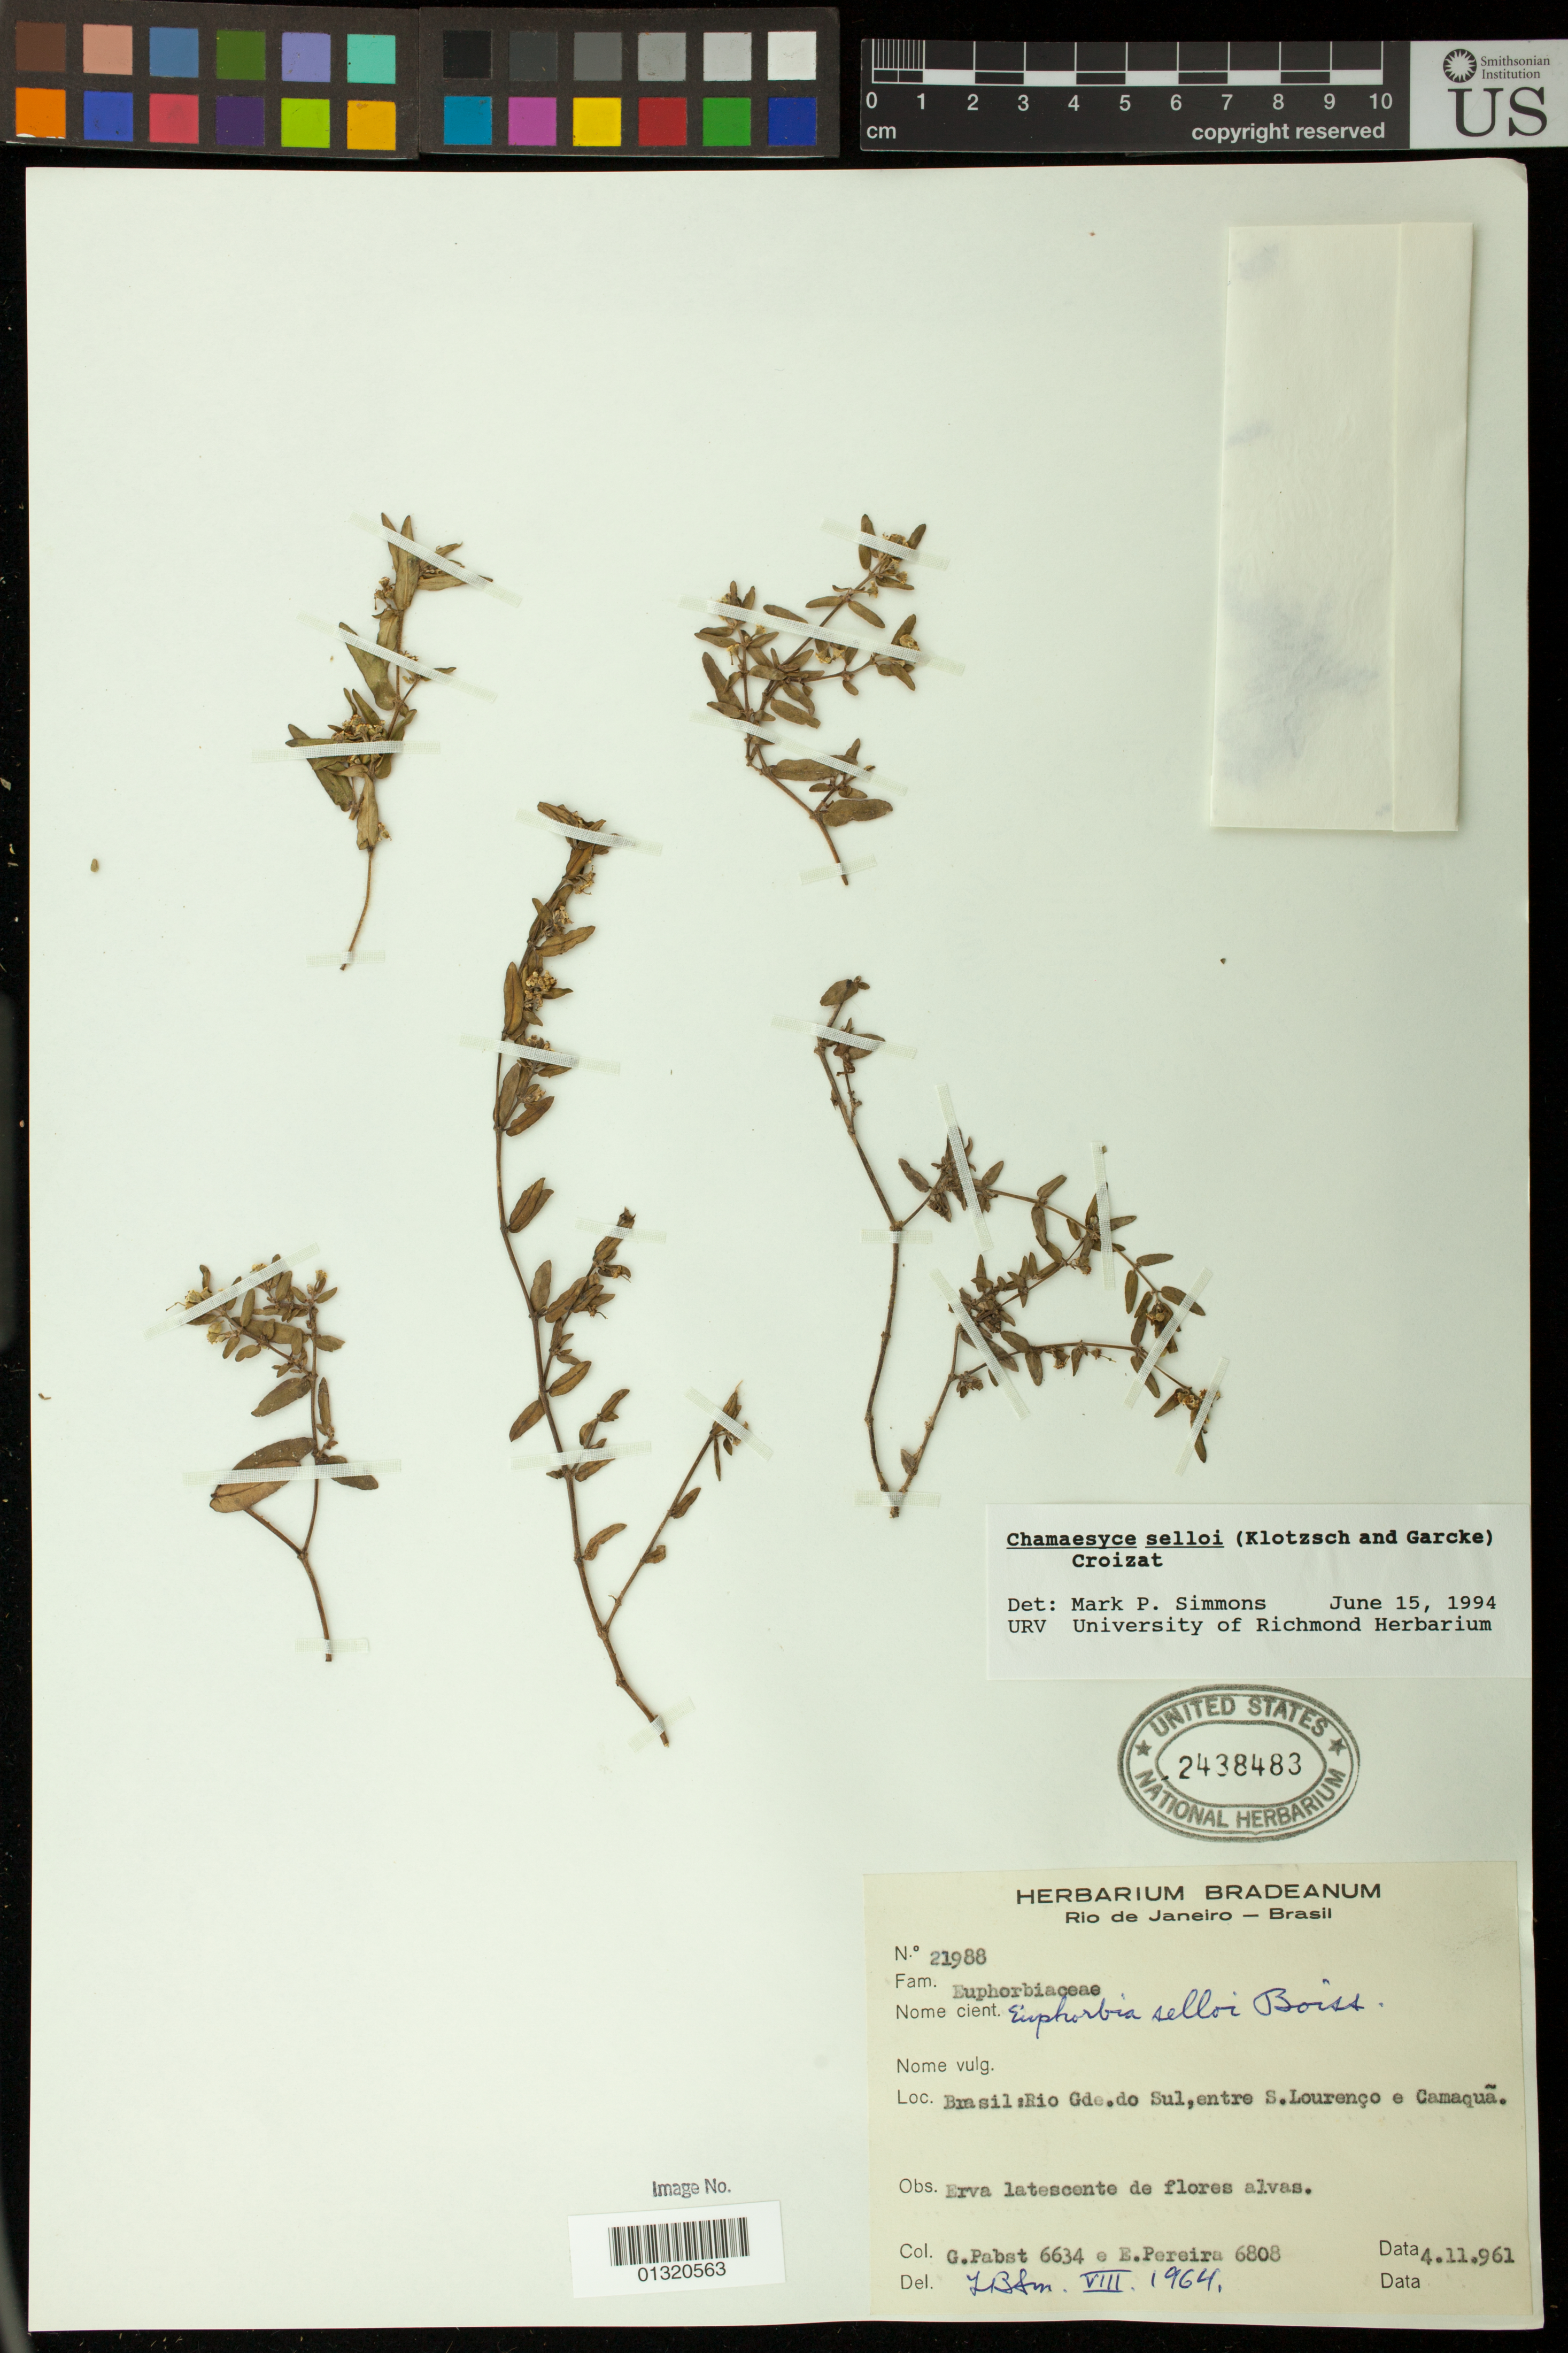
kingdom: Plantae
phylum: Tracheophyta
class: Magnoliopsida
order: Malpighiales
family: Euphorbiaceae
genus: Euphorbia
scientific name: Euphorbia selloi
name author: (Klotzsch & Garcke) Boiss.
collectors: G. Pabst & E. Pereira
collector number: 6634, 6808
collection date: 1961-11-04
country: Brazil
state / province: Rio Grande do Sul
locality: entre S. Lourenco e Camaqua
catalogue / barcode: US 2438483